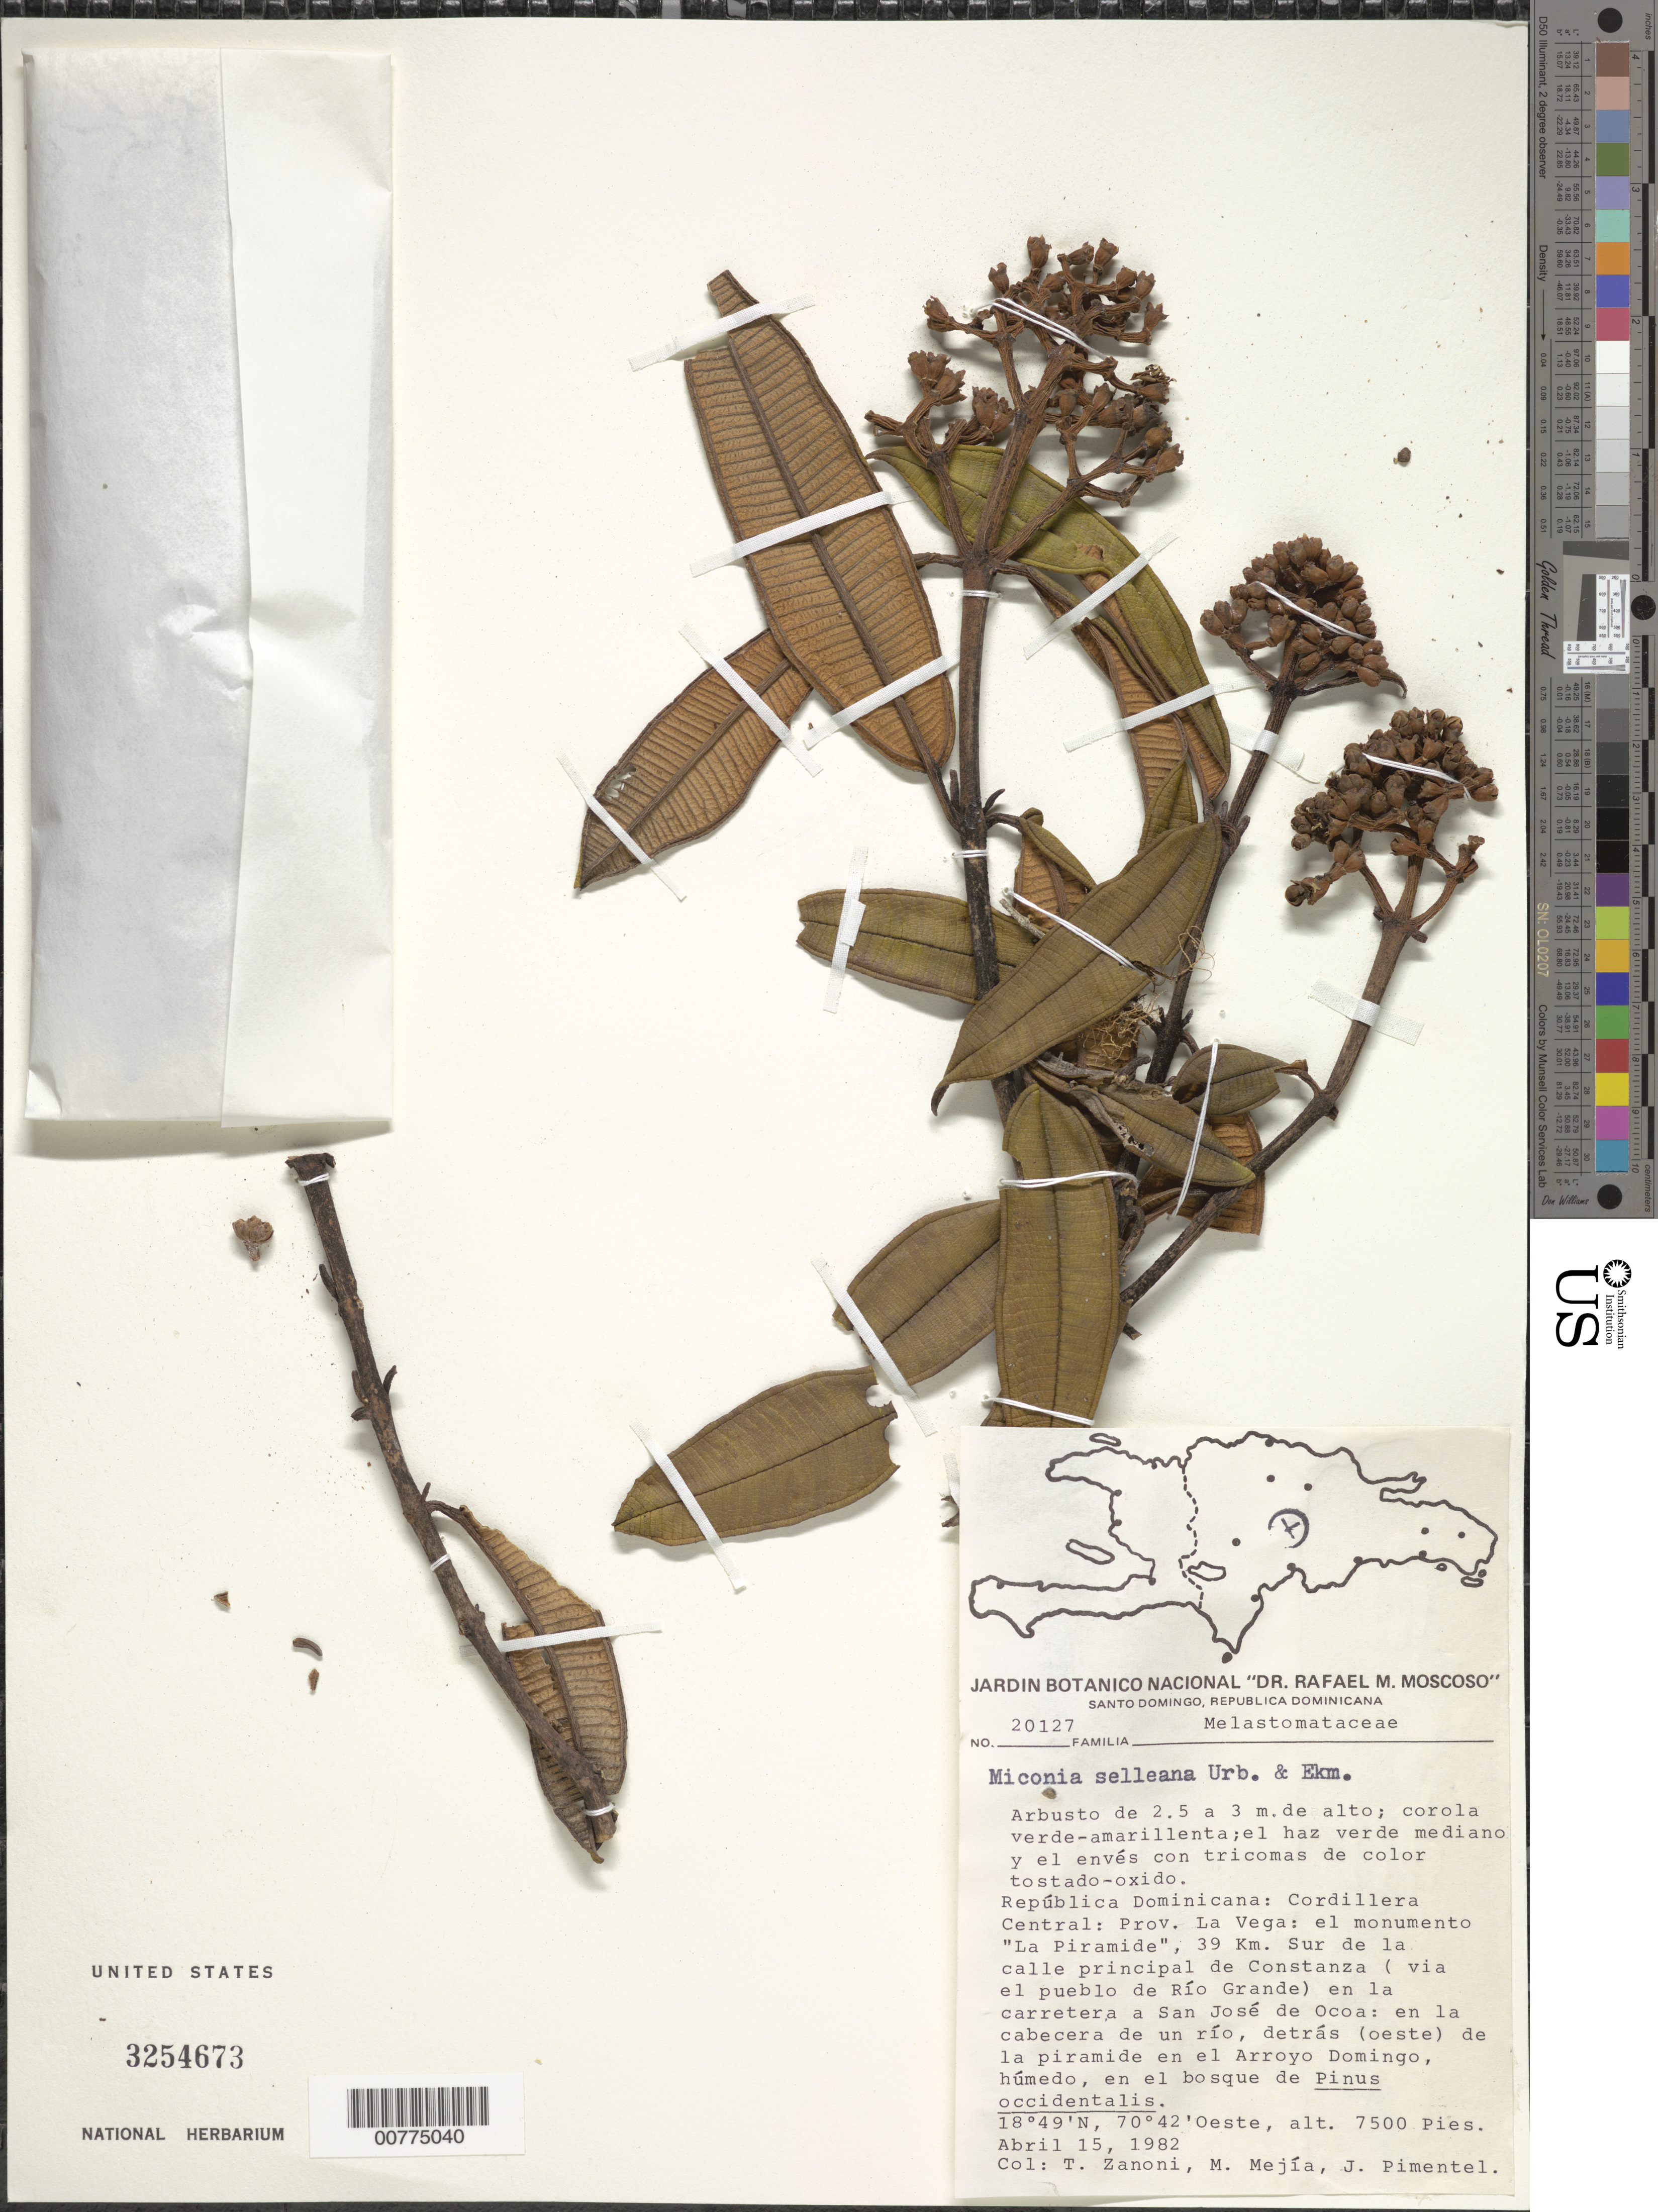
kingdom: Plantae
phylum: Tracheophyta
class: Magnoliopsida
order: Myrtales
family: Melastomataceae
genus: Miconia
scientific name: Miconia serrulata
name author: (DC.) Naudin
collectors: T. A. Zanoni, M. Mejia & J. Pimentel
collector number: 20127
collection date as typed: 15 Apr 1982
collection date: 1982-04-15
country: Dominican Republic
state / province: La Vega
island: Hispaniola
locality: Cordillera Central, La Pirmide monument, 39 km south of Constanza principal road, (to Río Grande town) in road to San José de Ocoa, back (west) of La Piramide, in Arroyo Domingo.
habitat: Head or top of river, in Pinus occidentalis forest, humid.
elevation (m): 2286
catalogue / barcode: US 3254673